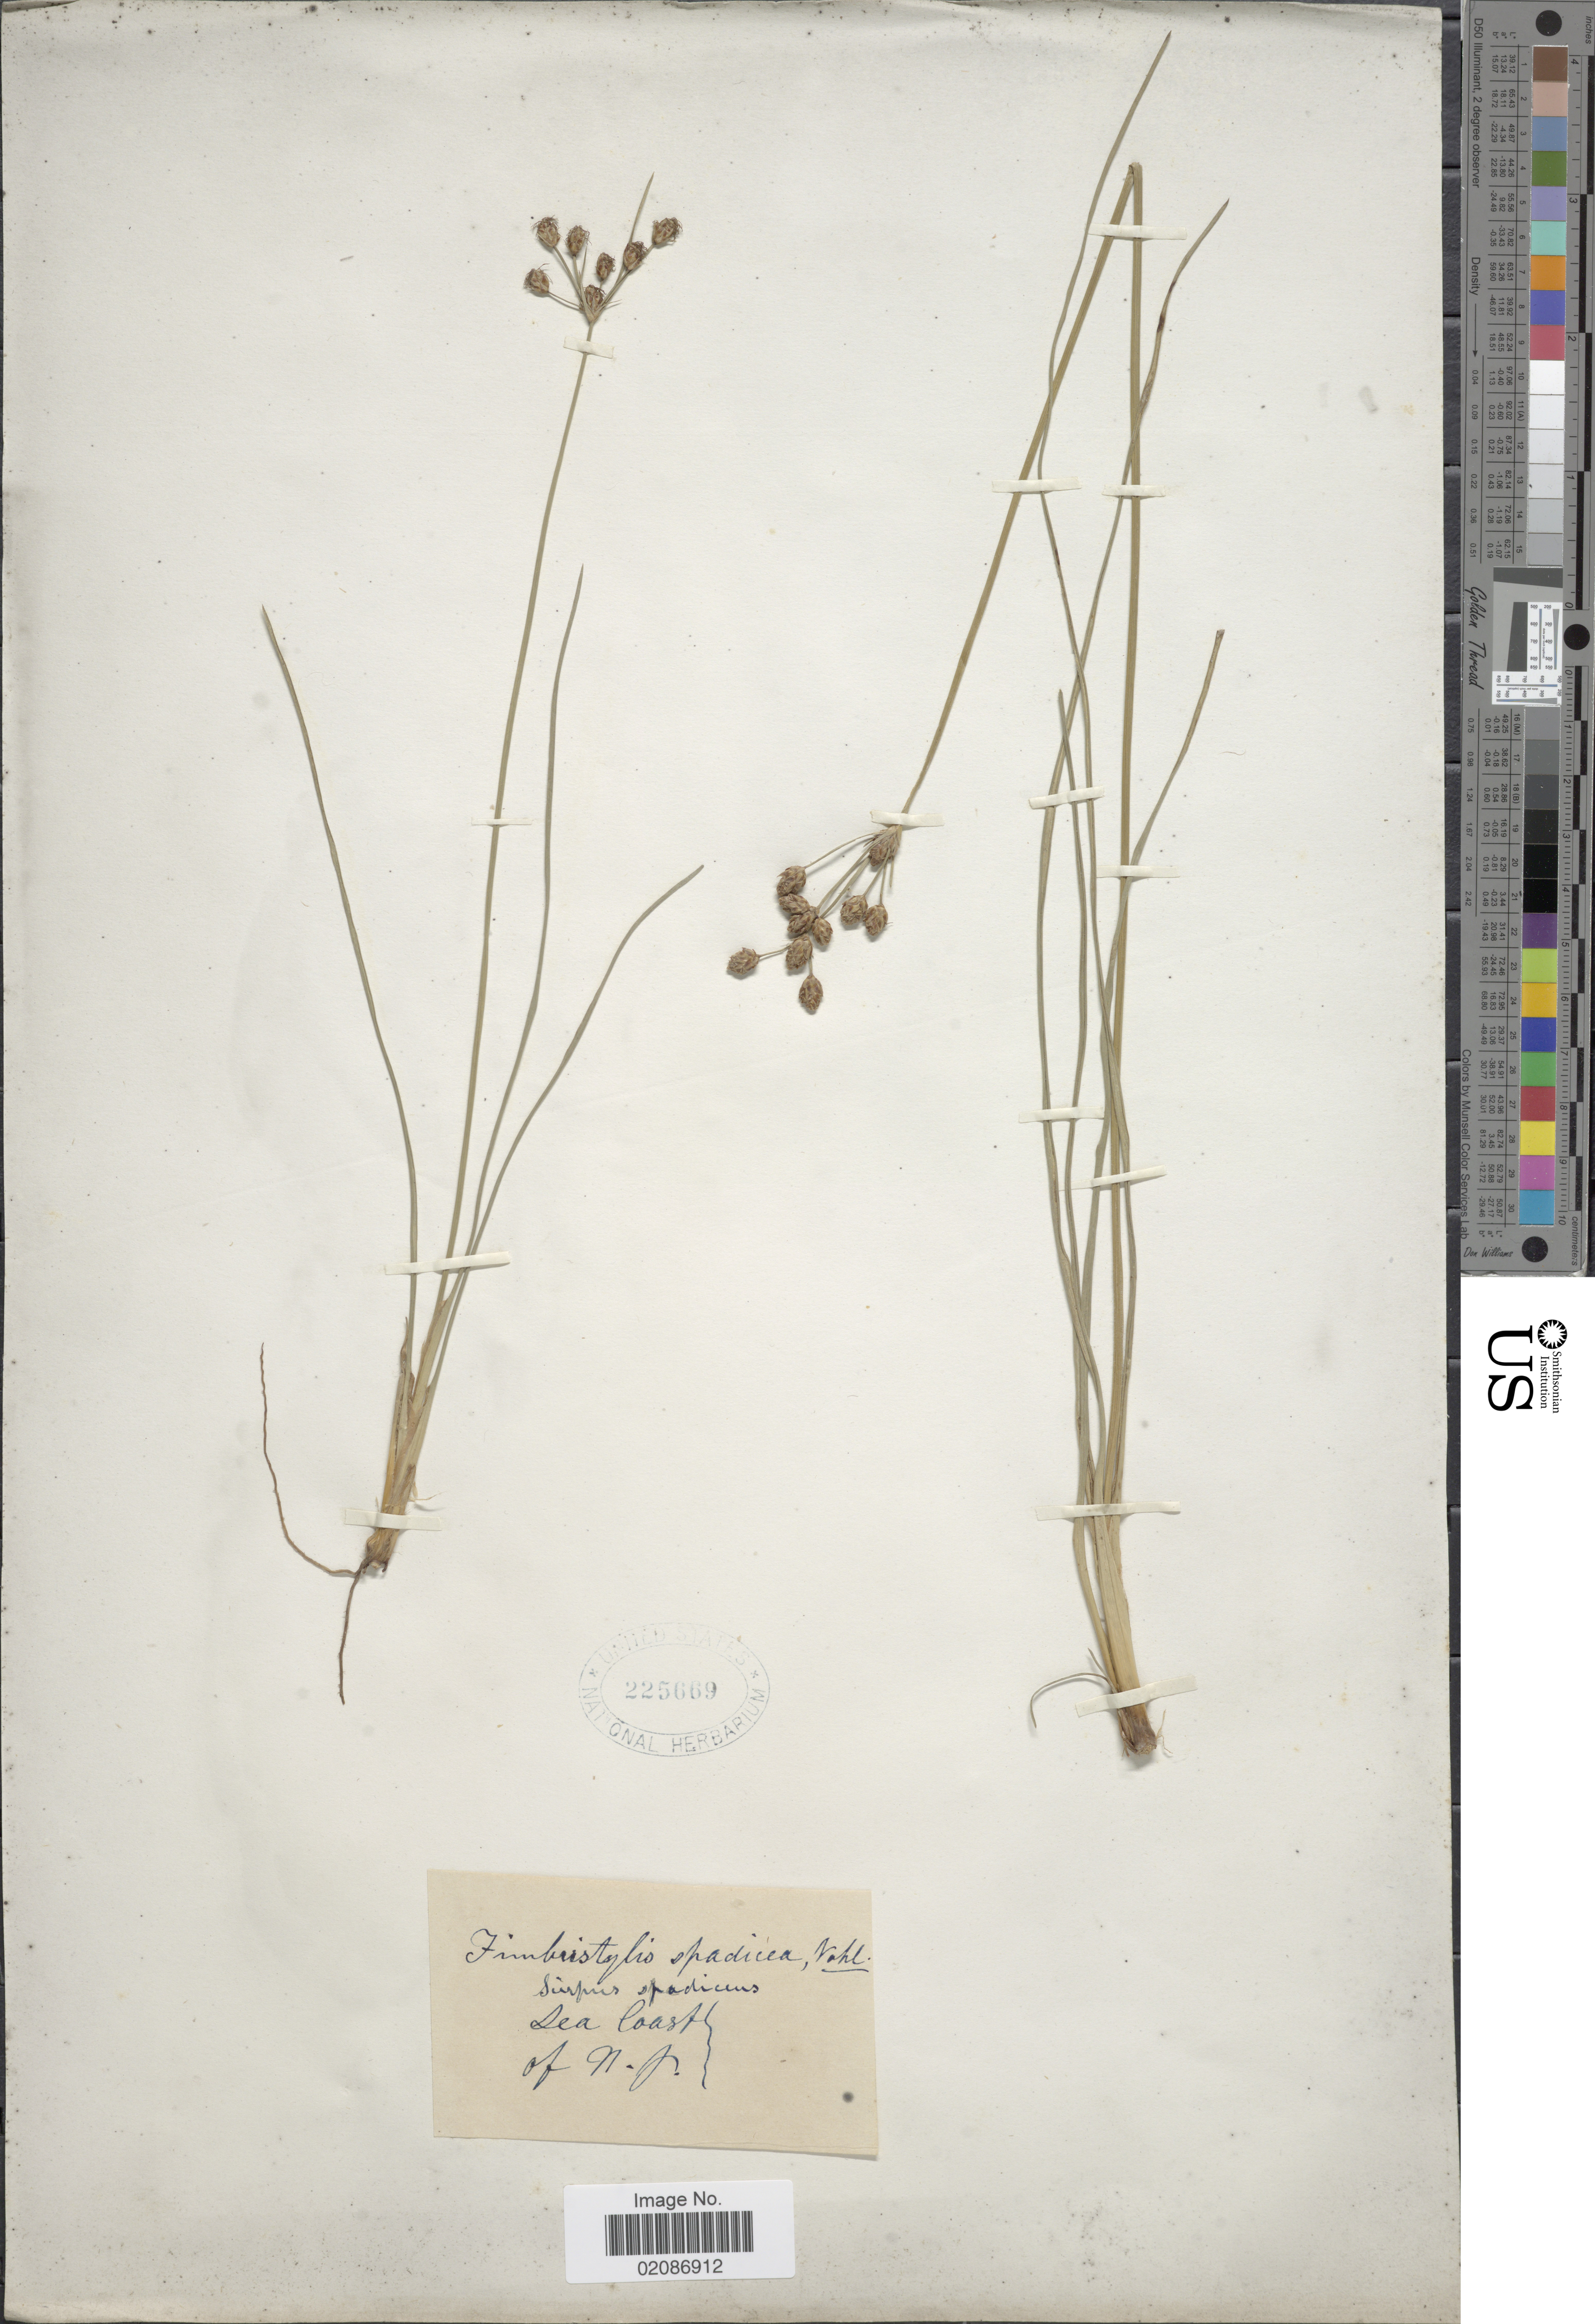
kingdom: Plantae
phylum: Tracheophyta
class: Liliopsida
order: Poales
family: Cyperaceae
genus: Fimbristylis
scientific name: Fimbristylis castanea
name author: (Michx.) Vahl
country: United States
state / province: New Jersey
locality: Sea coast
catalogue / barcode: US 225669